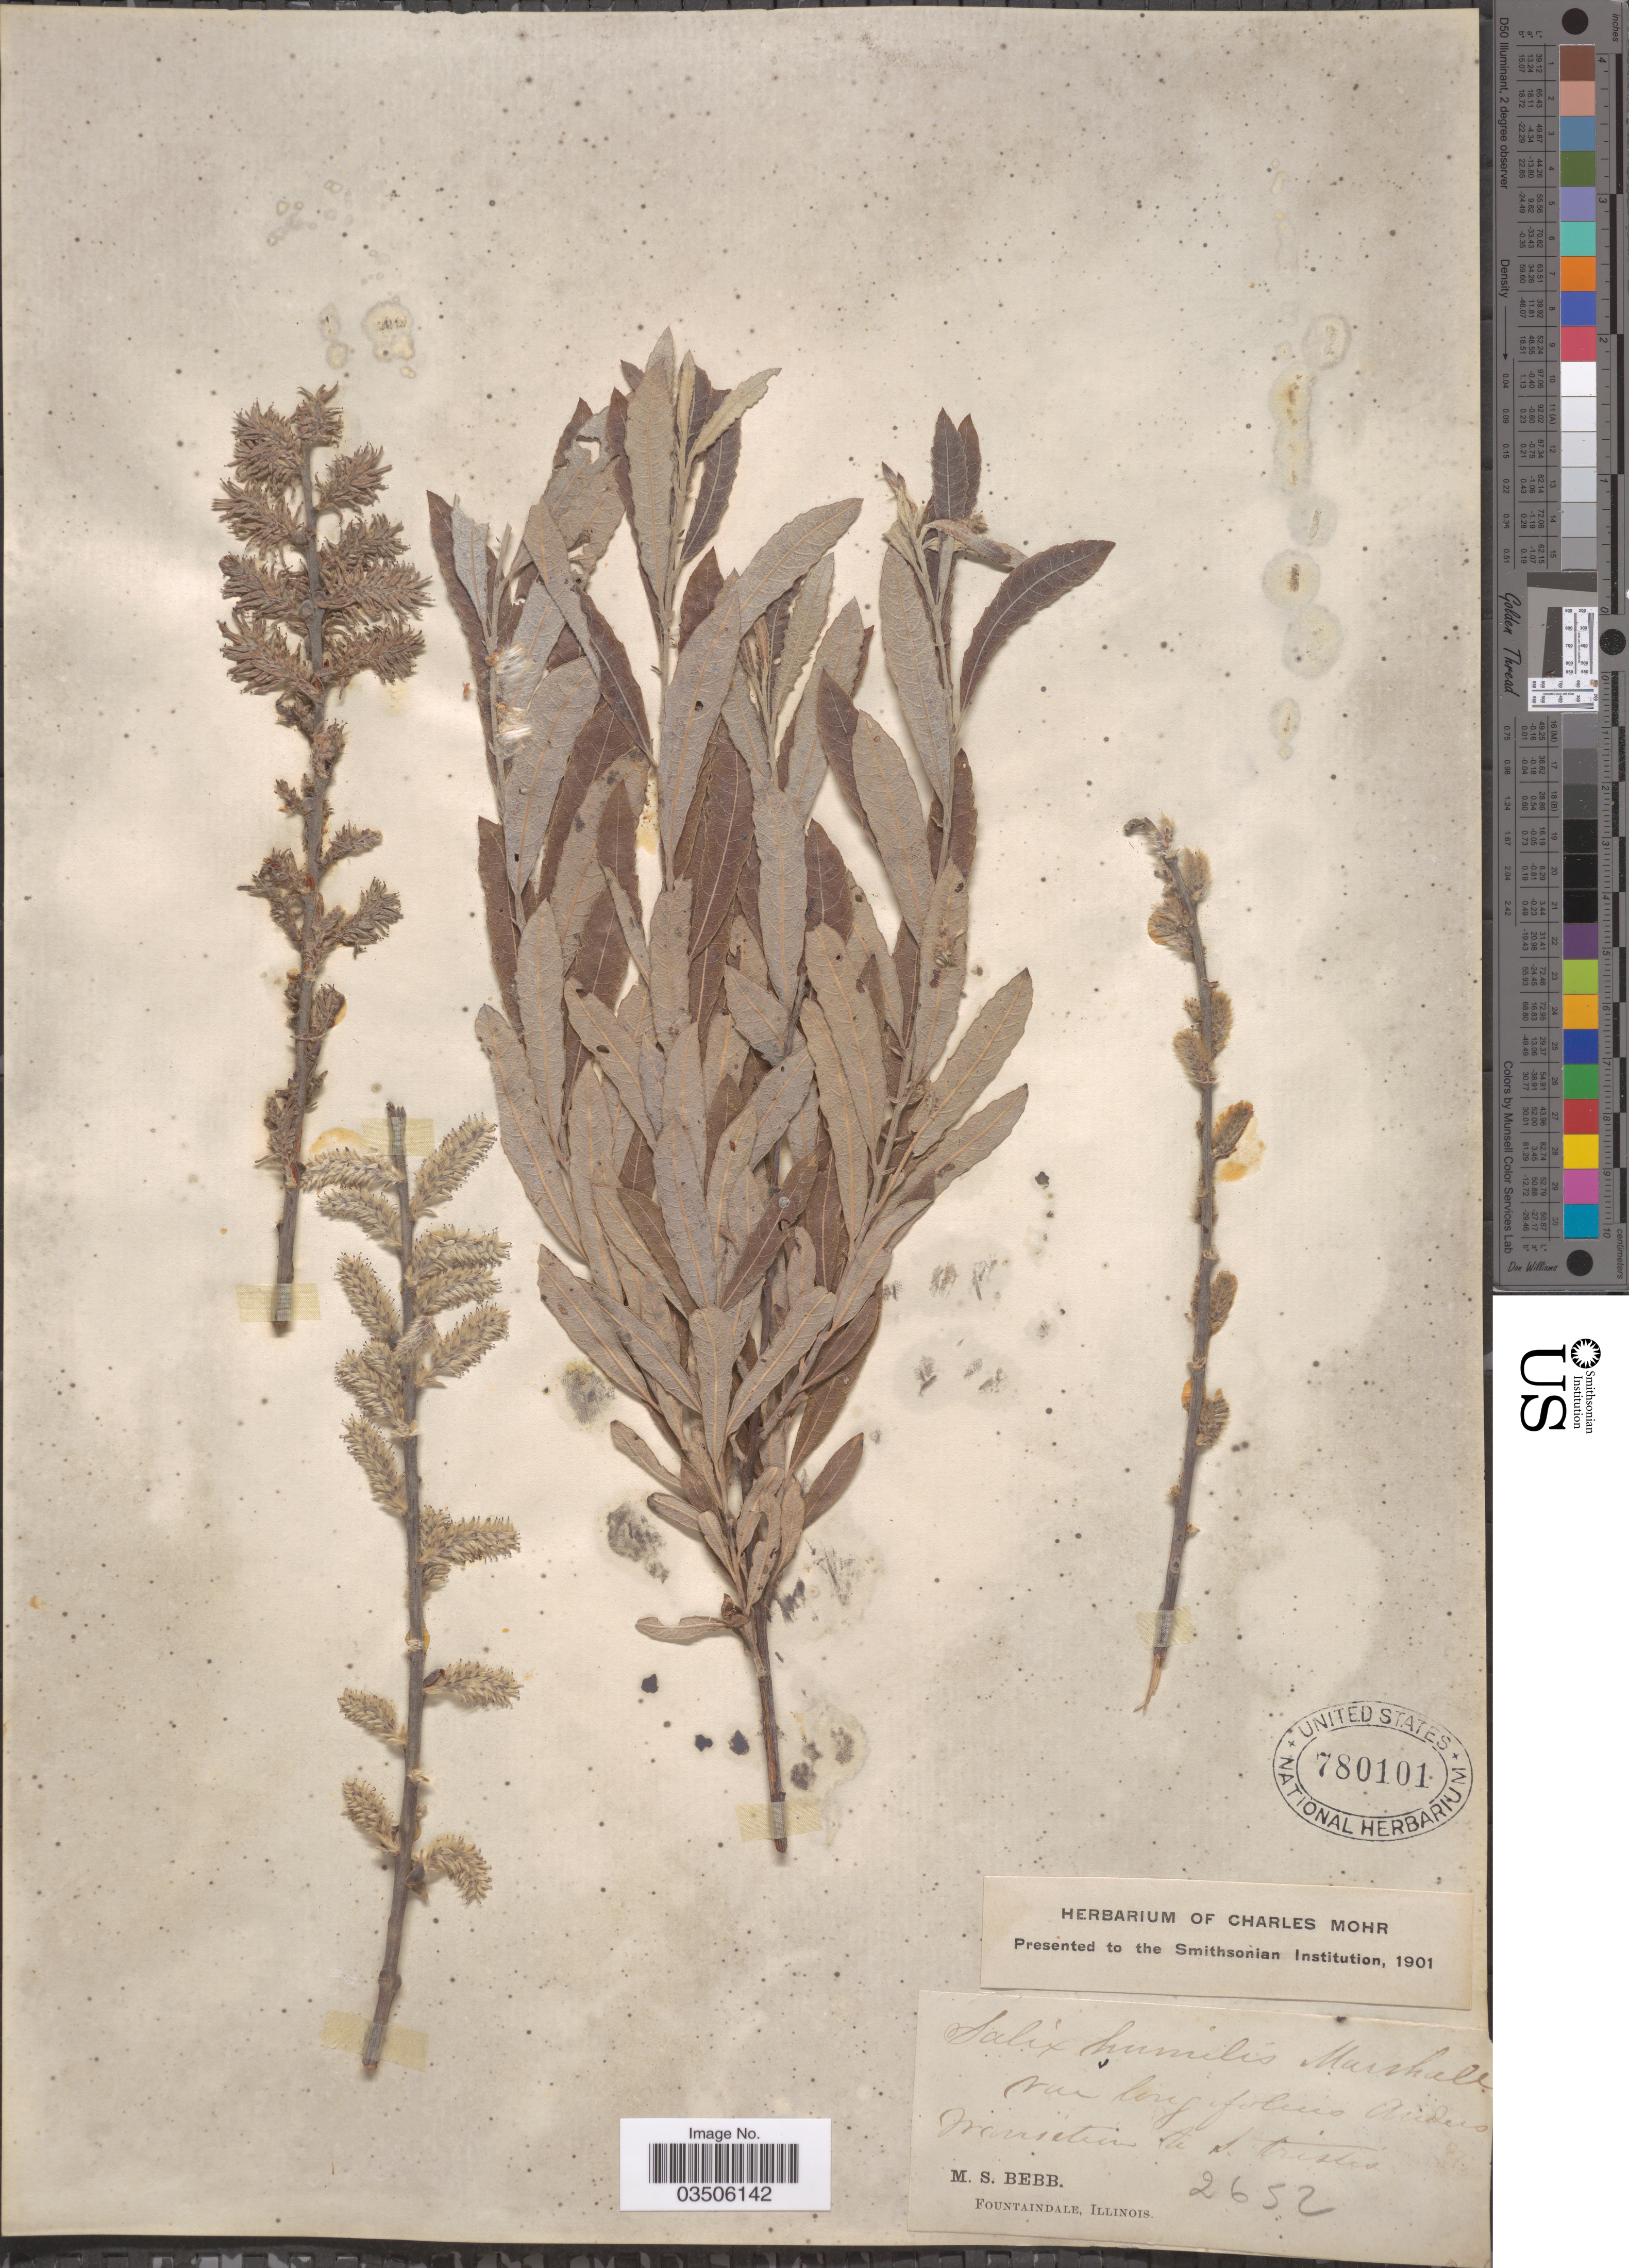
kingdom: Plantae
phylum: Tracheophyta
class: Magnoliopsida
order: Malpighiales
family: Salicaceae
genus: Salix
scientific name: Salix tristis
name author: Aiton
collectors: M. Bebb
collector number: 2652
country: United States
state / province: Illinois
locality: Fountaindale.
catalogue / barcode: US 780101